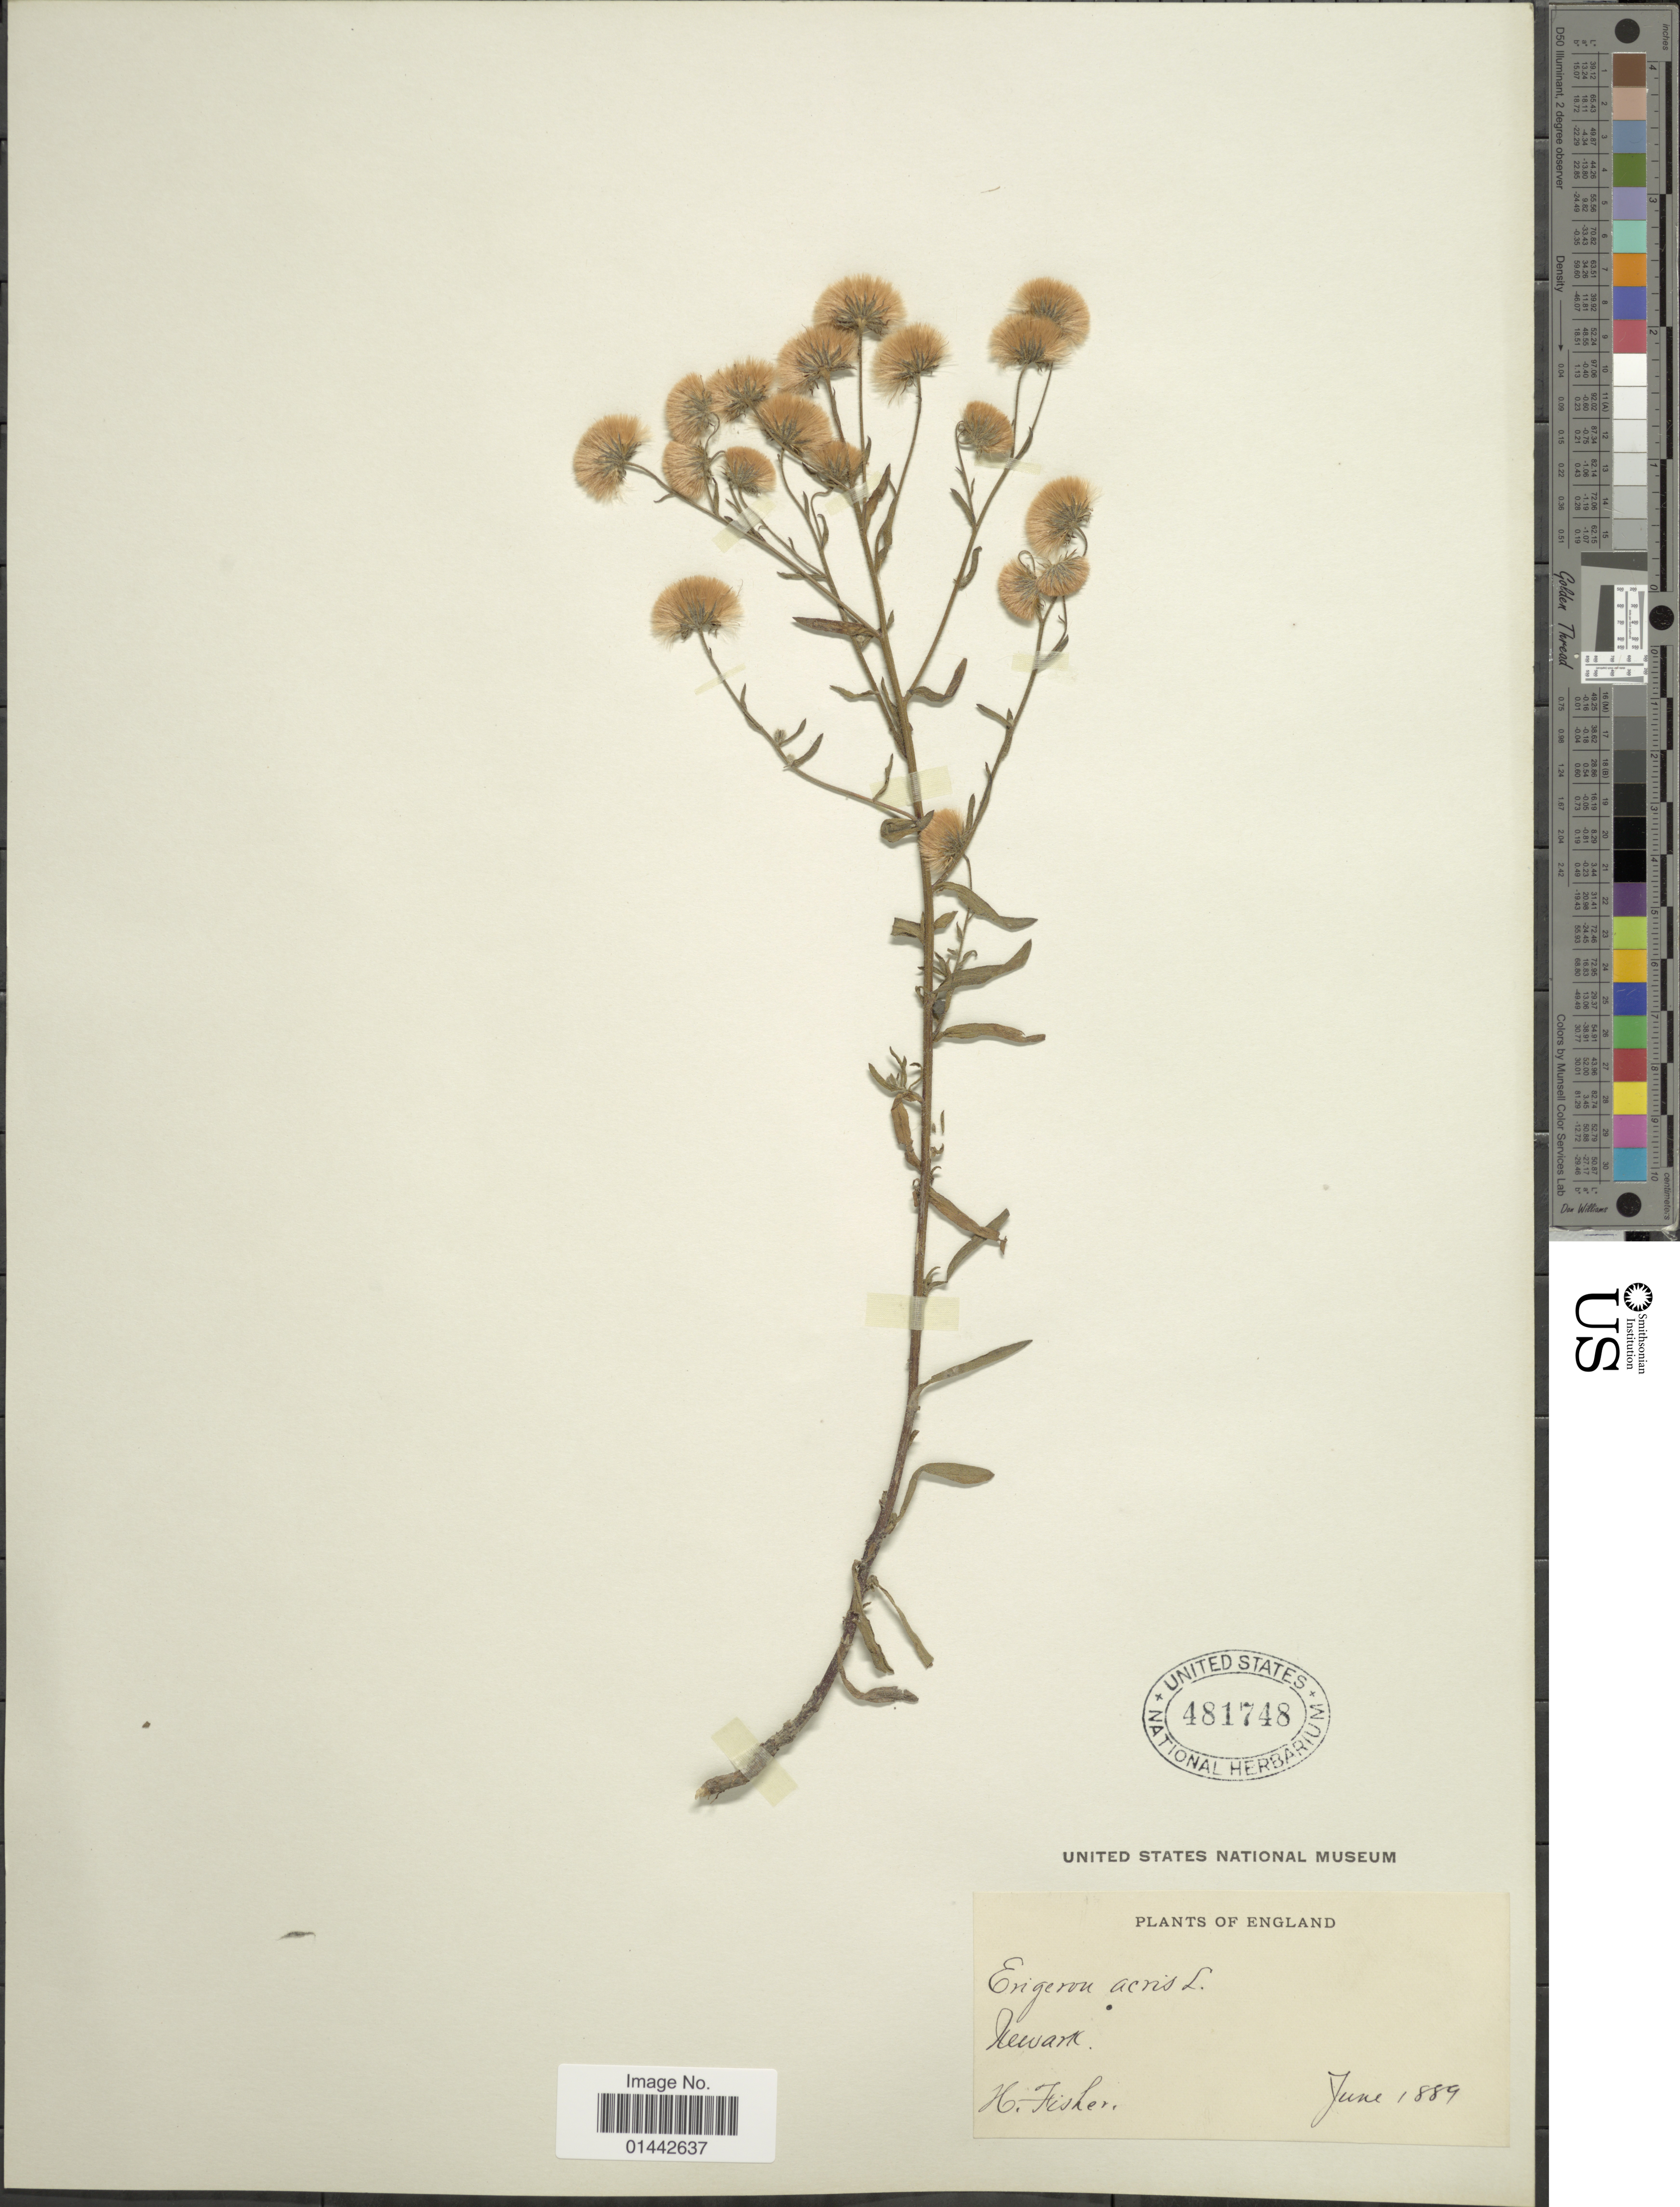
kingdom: Plantae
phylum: Tracheophyta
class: Magnoliopsida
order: Asterales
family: Asteraceae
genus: Erigeron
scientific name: Erigeron acris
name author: L.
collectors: H. Fisher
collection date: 1889-06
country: United Kingdom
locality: Newark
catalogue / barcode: US 481748